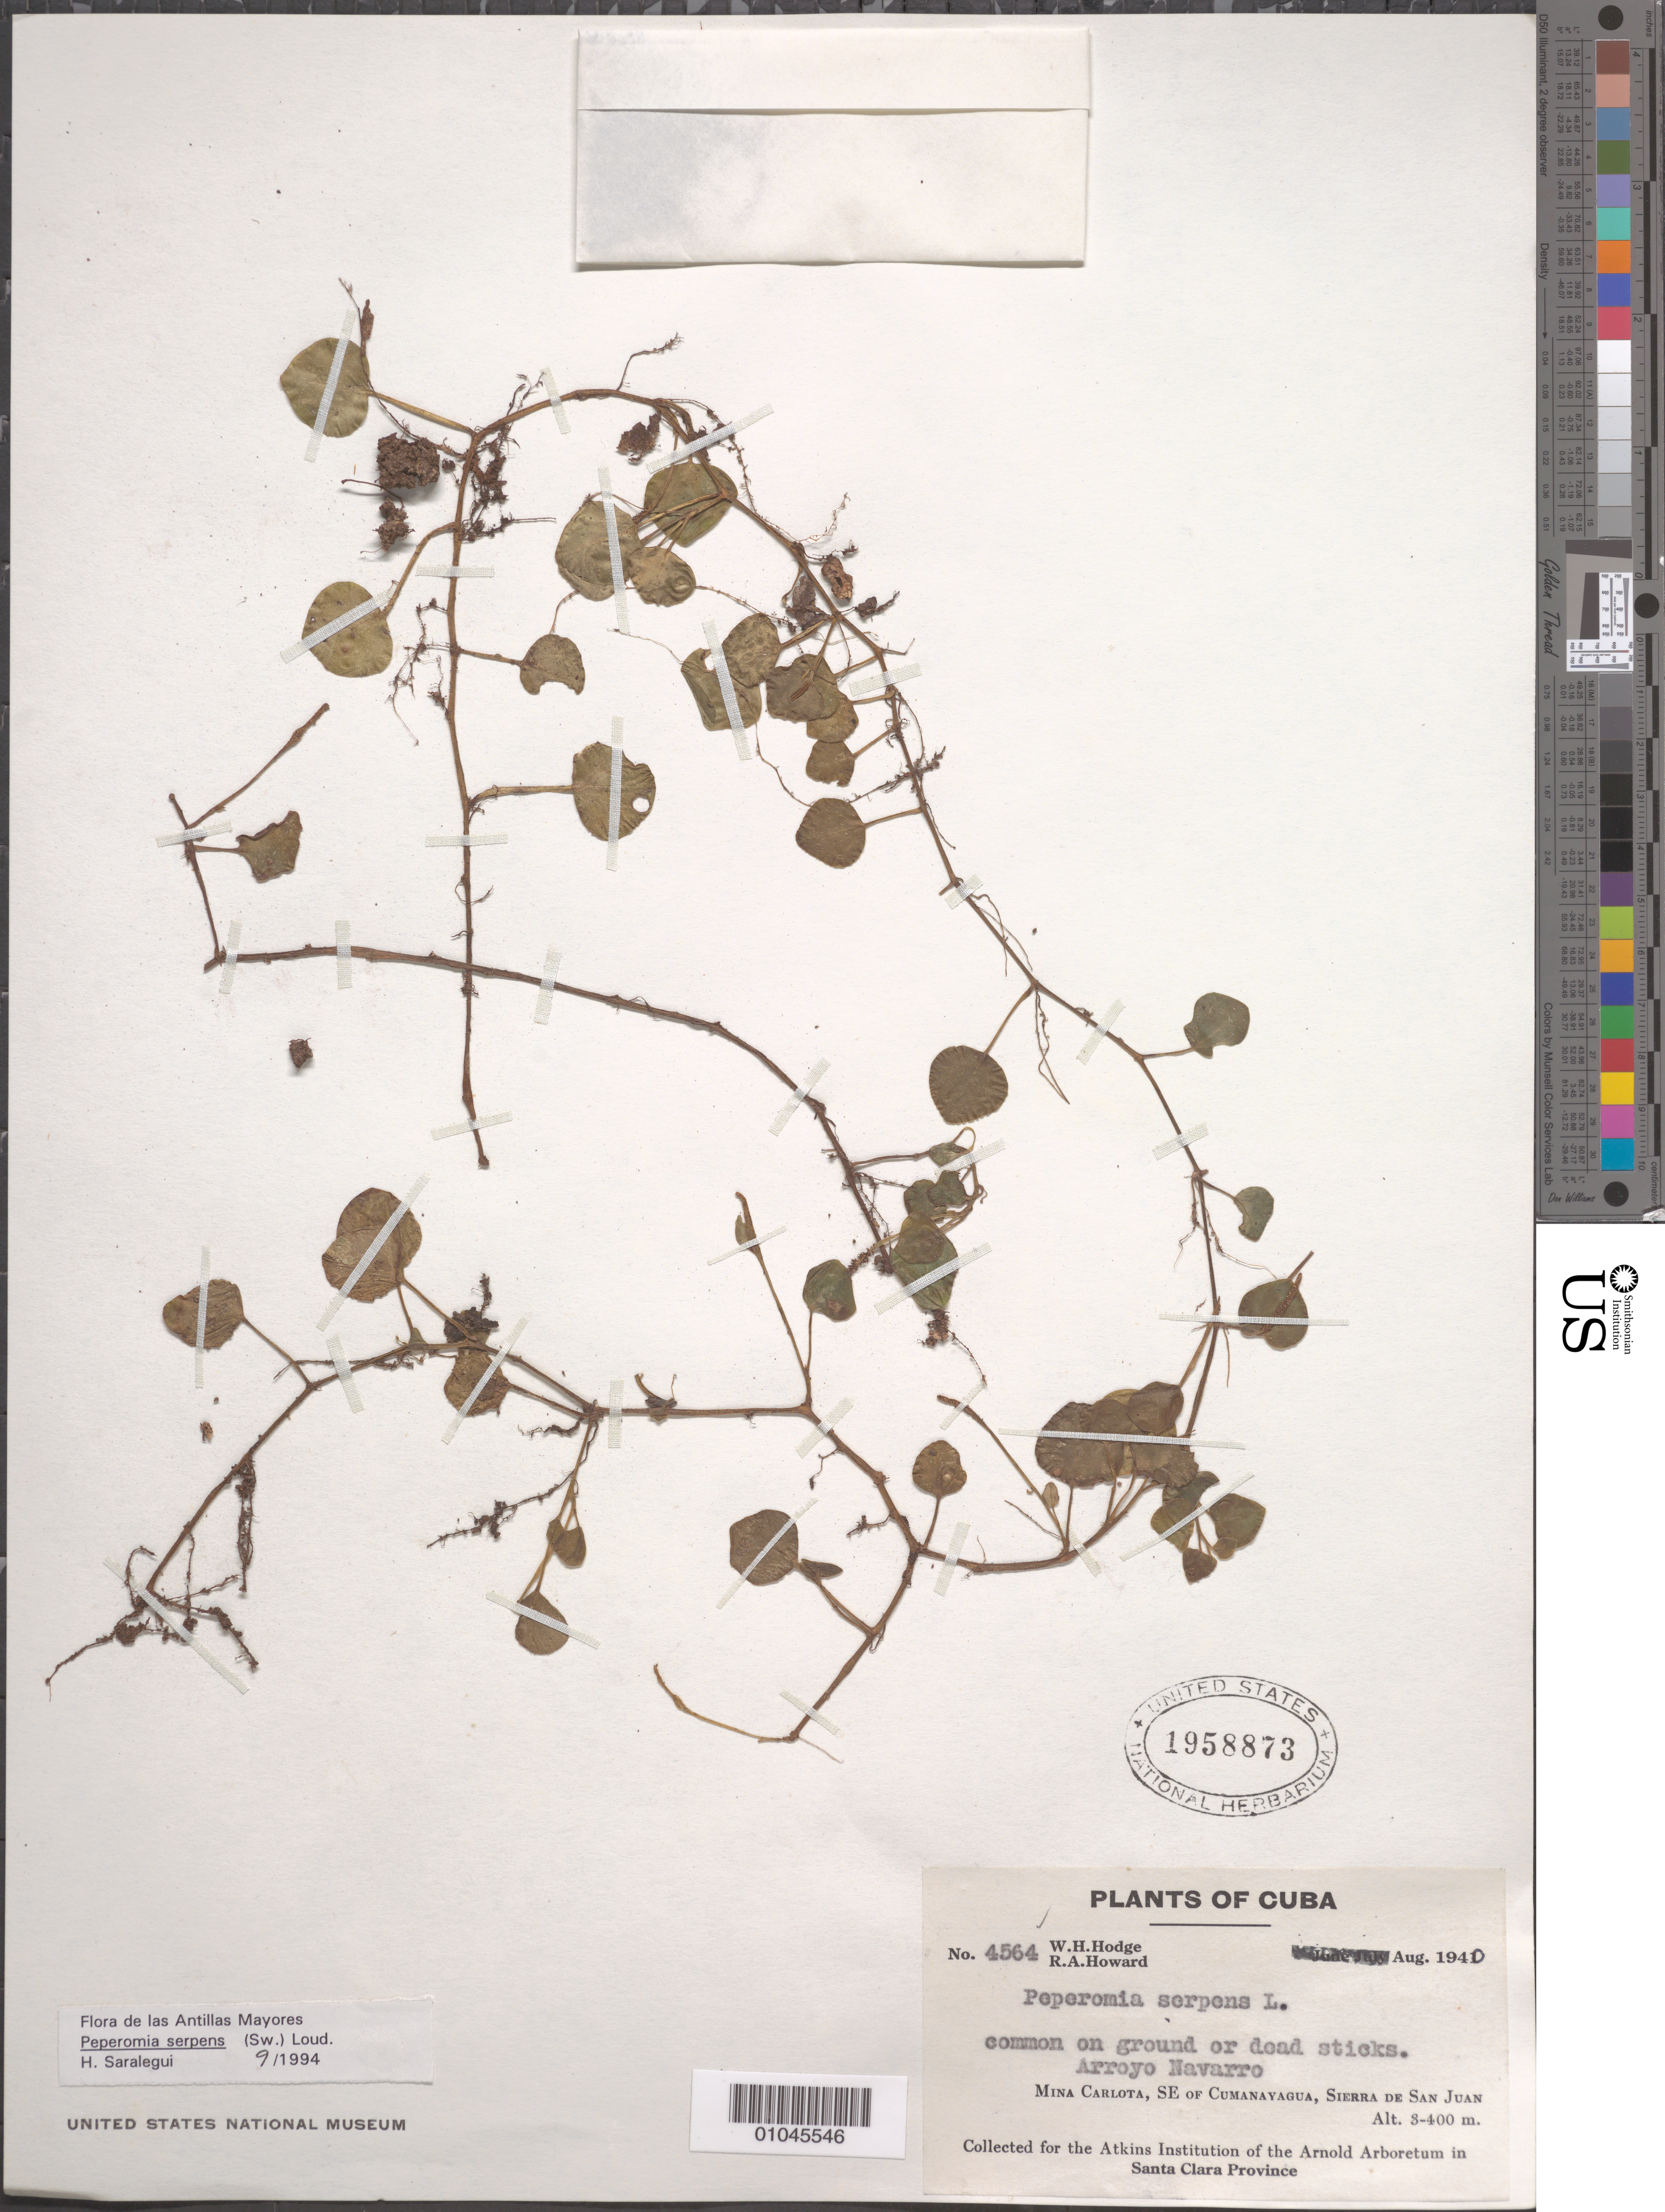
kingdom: Plantae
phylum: Tracheophyta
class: Magnoliopsida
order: Piperales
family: Piperaceae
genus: Peperomia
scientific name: Peperomia serpens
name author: (Sw.) Loudon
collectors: W. Hodge & R. A. Howard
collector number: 4564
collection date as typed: Aug 1940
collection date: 1940-08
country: Cuba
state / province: Villa Clara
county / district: Santa Clara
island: Cuba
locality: Mina Carlota, SE of Cumanayagua, Sierra de San Juan Common on ground or dead sticks Arroyo Navarro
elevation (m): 3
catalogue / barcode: US 1958873